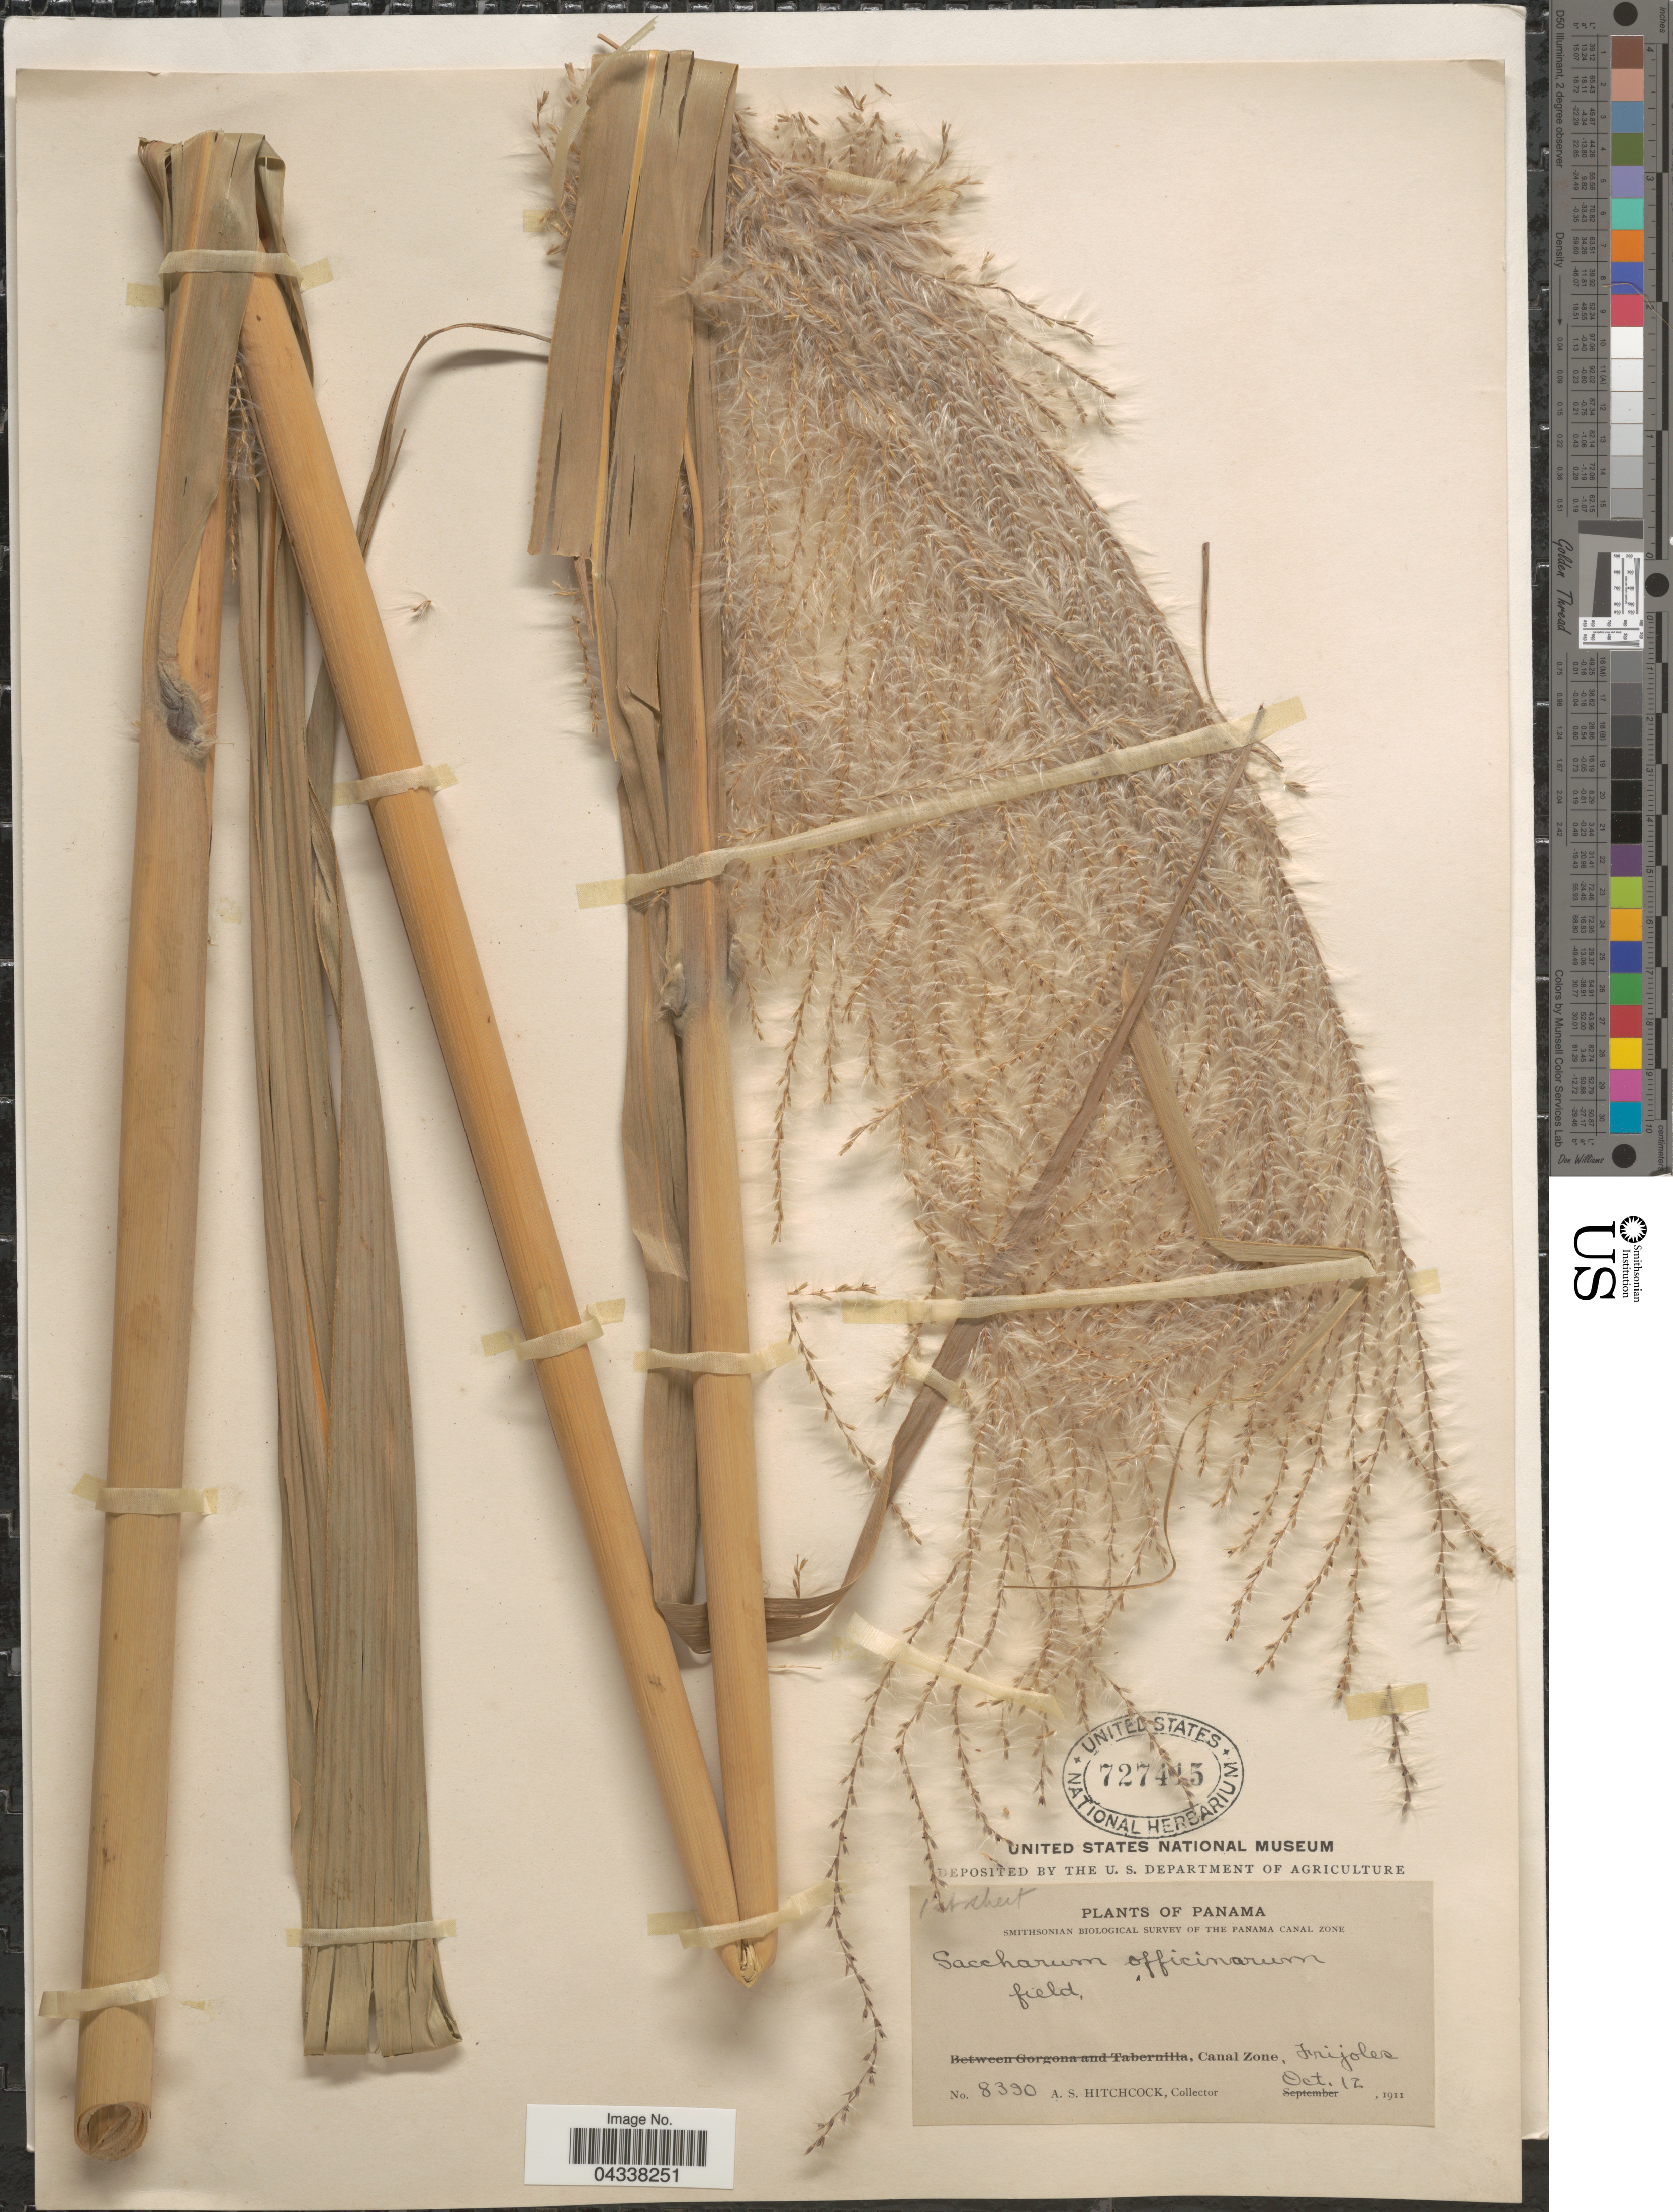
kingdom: Plantae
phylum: Tracheophyta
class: Liliopsida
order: Poales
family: Poaceae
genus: Saccharum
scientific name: Saccharum officinarum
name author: L.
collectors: A. S. Hitchcock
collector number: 8390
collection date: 1911-10-12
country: Panama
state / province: Colón / Panamá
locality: Smithsonian Biological Survey of the Panama Canal Zone. Canal Zone, Frijoles.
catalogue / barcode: US 727415